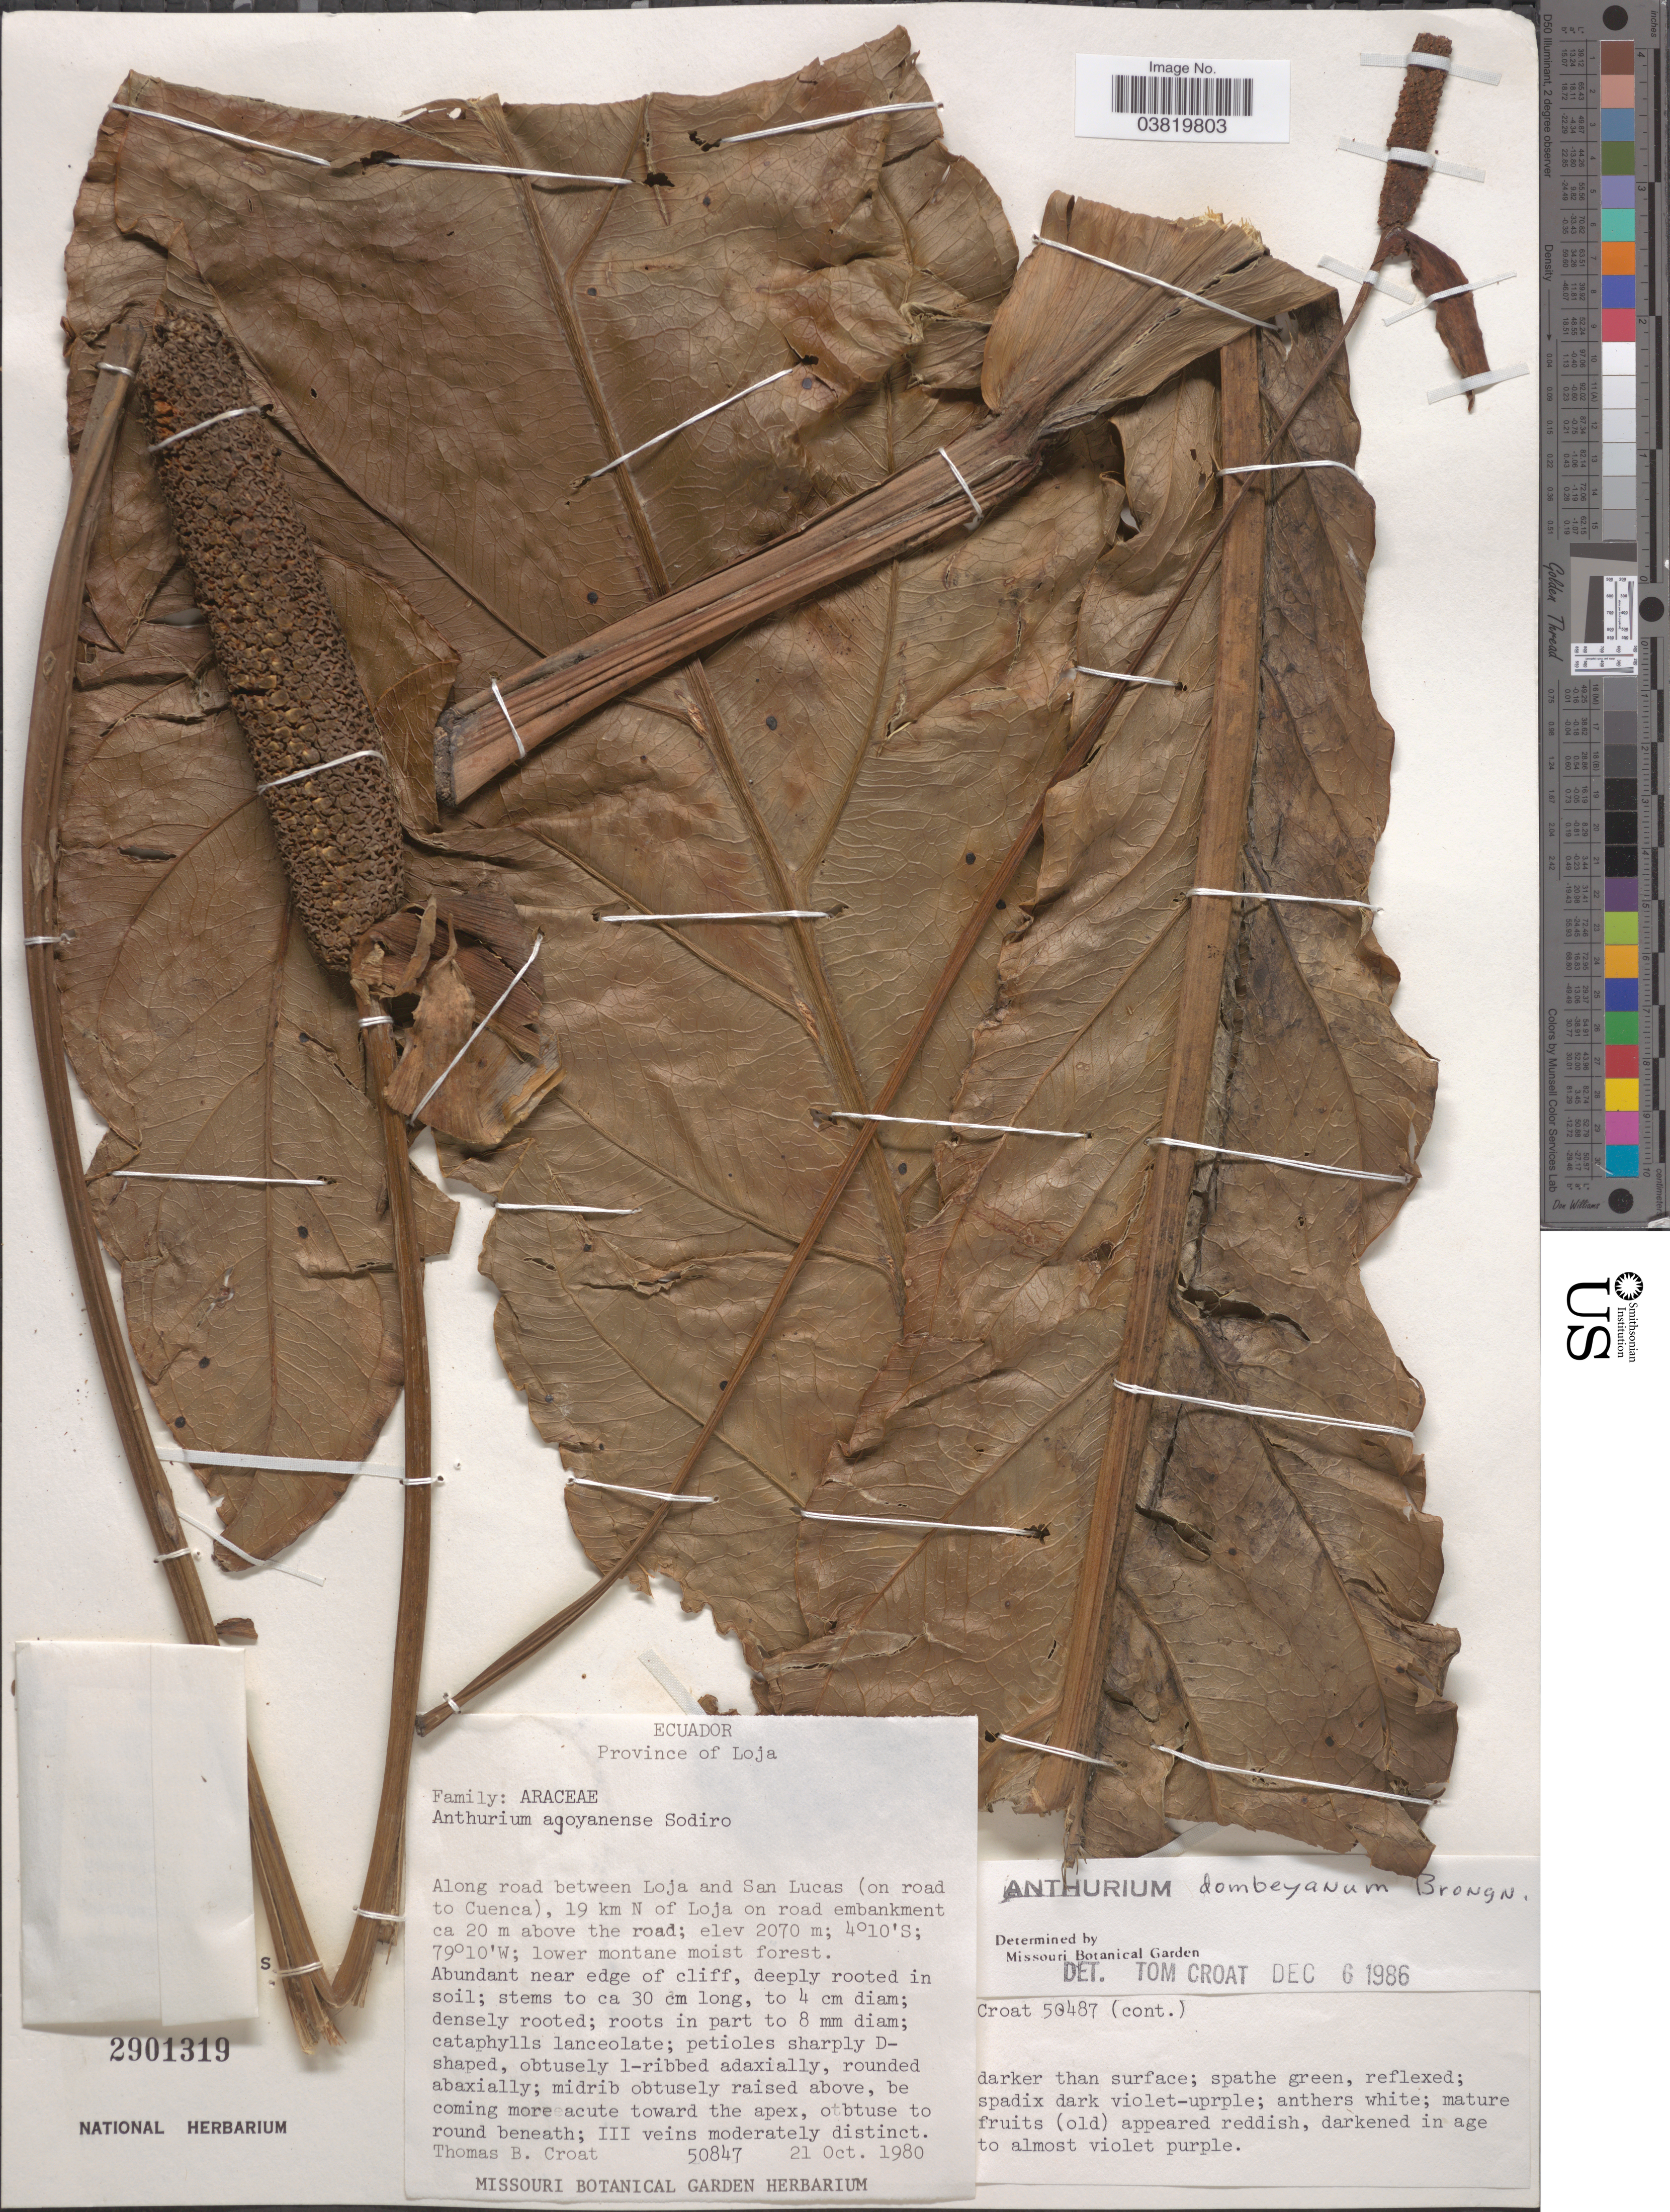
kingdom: Plantae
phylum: Tracheophyta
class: Liliopsida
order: Alismatales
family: Araceae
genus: Anthurium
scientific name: Anthurium dombeyanum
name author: Brongn. ex Schott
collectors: T. B. Croat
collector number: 50847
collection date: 1980-10-21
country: Ecuador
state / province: Loja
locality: Along road between Loja and San Lucas (on road to Cuenca), 19 km N of Loja on road embankment ca 20 m above the road.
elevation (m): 2070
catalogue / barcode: US 2901319